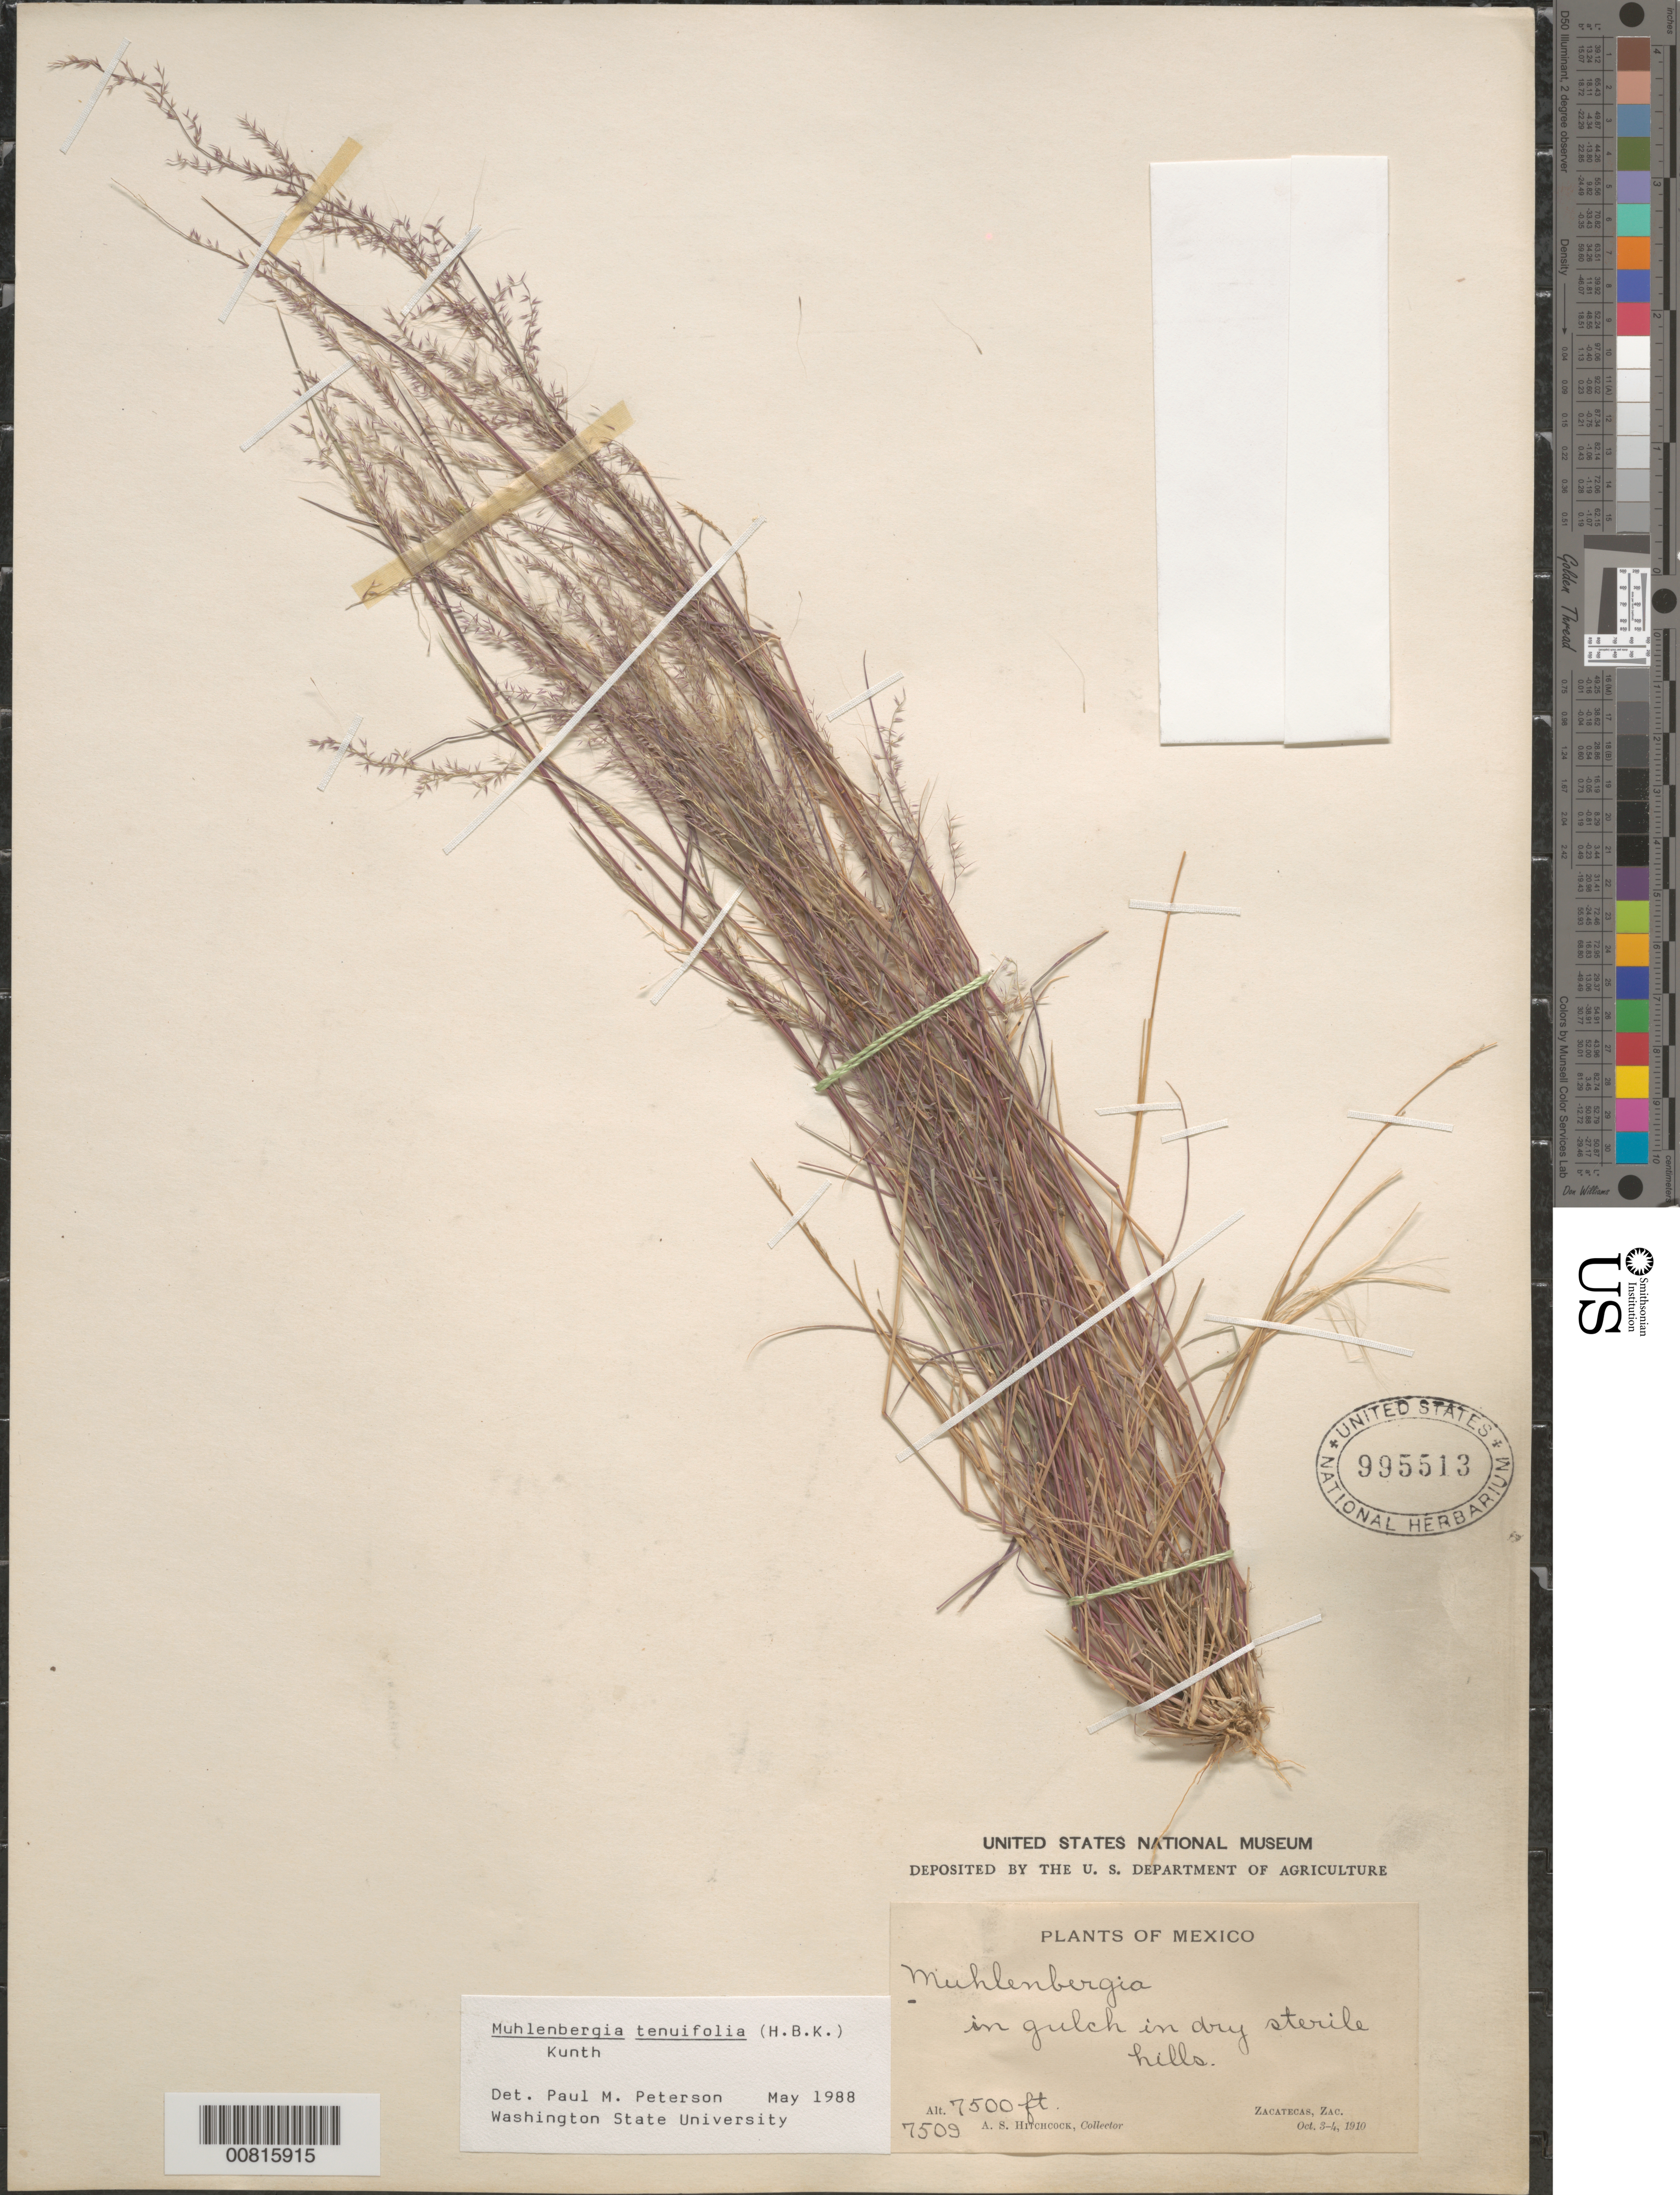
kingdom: Plantae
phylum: Tracheophyta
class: Liliopsida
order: Poales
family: Poaceae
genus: Muhlenbergia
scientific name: Muhlenbergia tenuifolia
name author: (Kunth) Kunth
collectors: A. S. Hitchcock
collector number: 7509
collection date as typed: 03 Oct 1910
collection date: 1910-10-03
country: Mexico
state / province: Zacatecas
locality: Zacatecas, Zac.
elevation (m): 2286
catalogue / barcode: US 995513